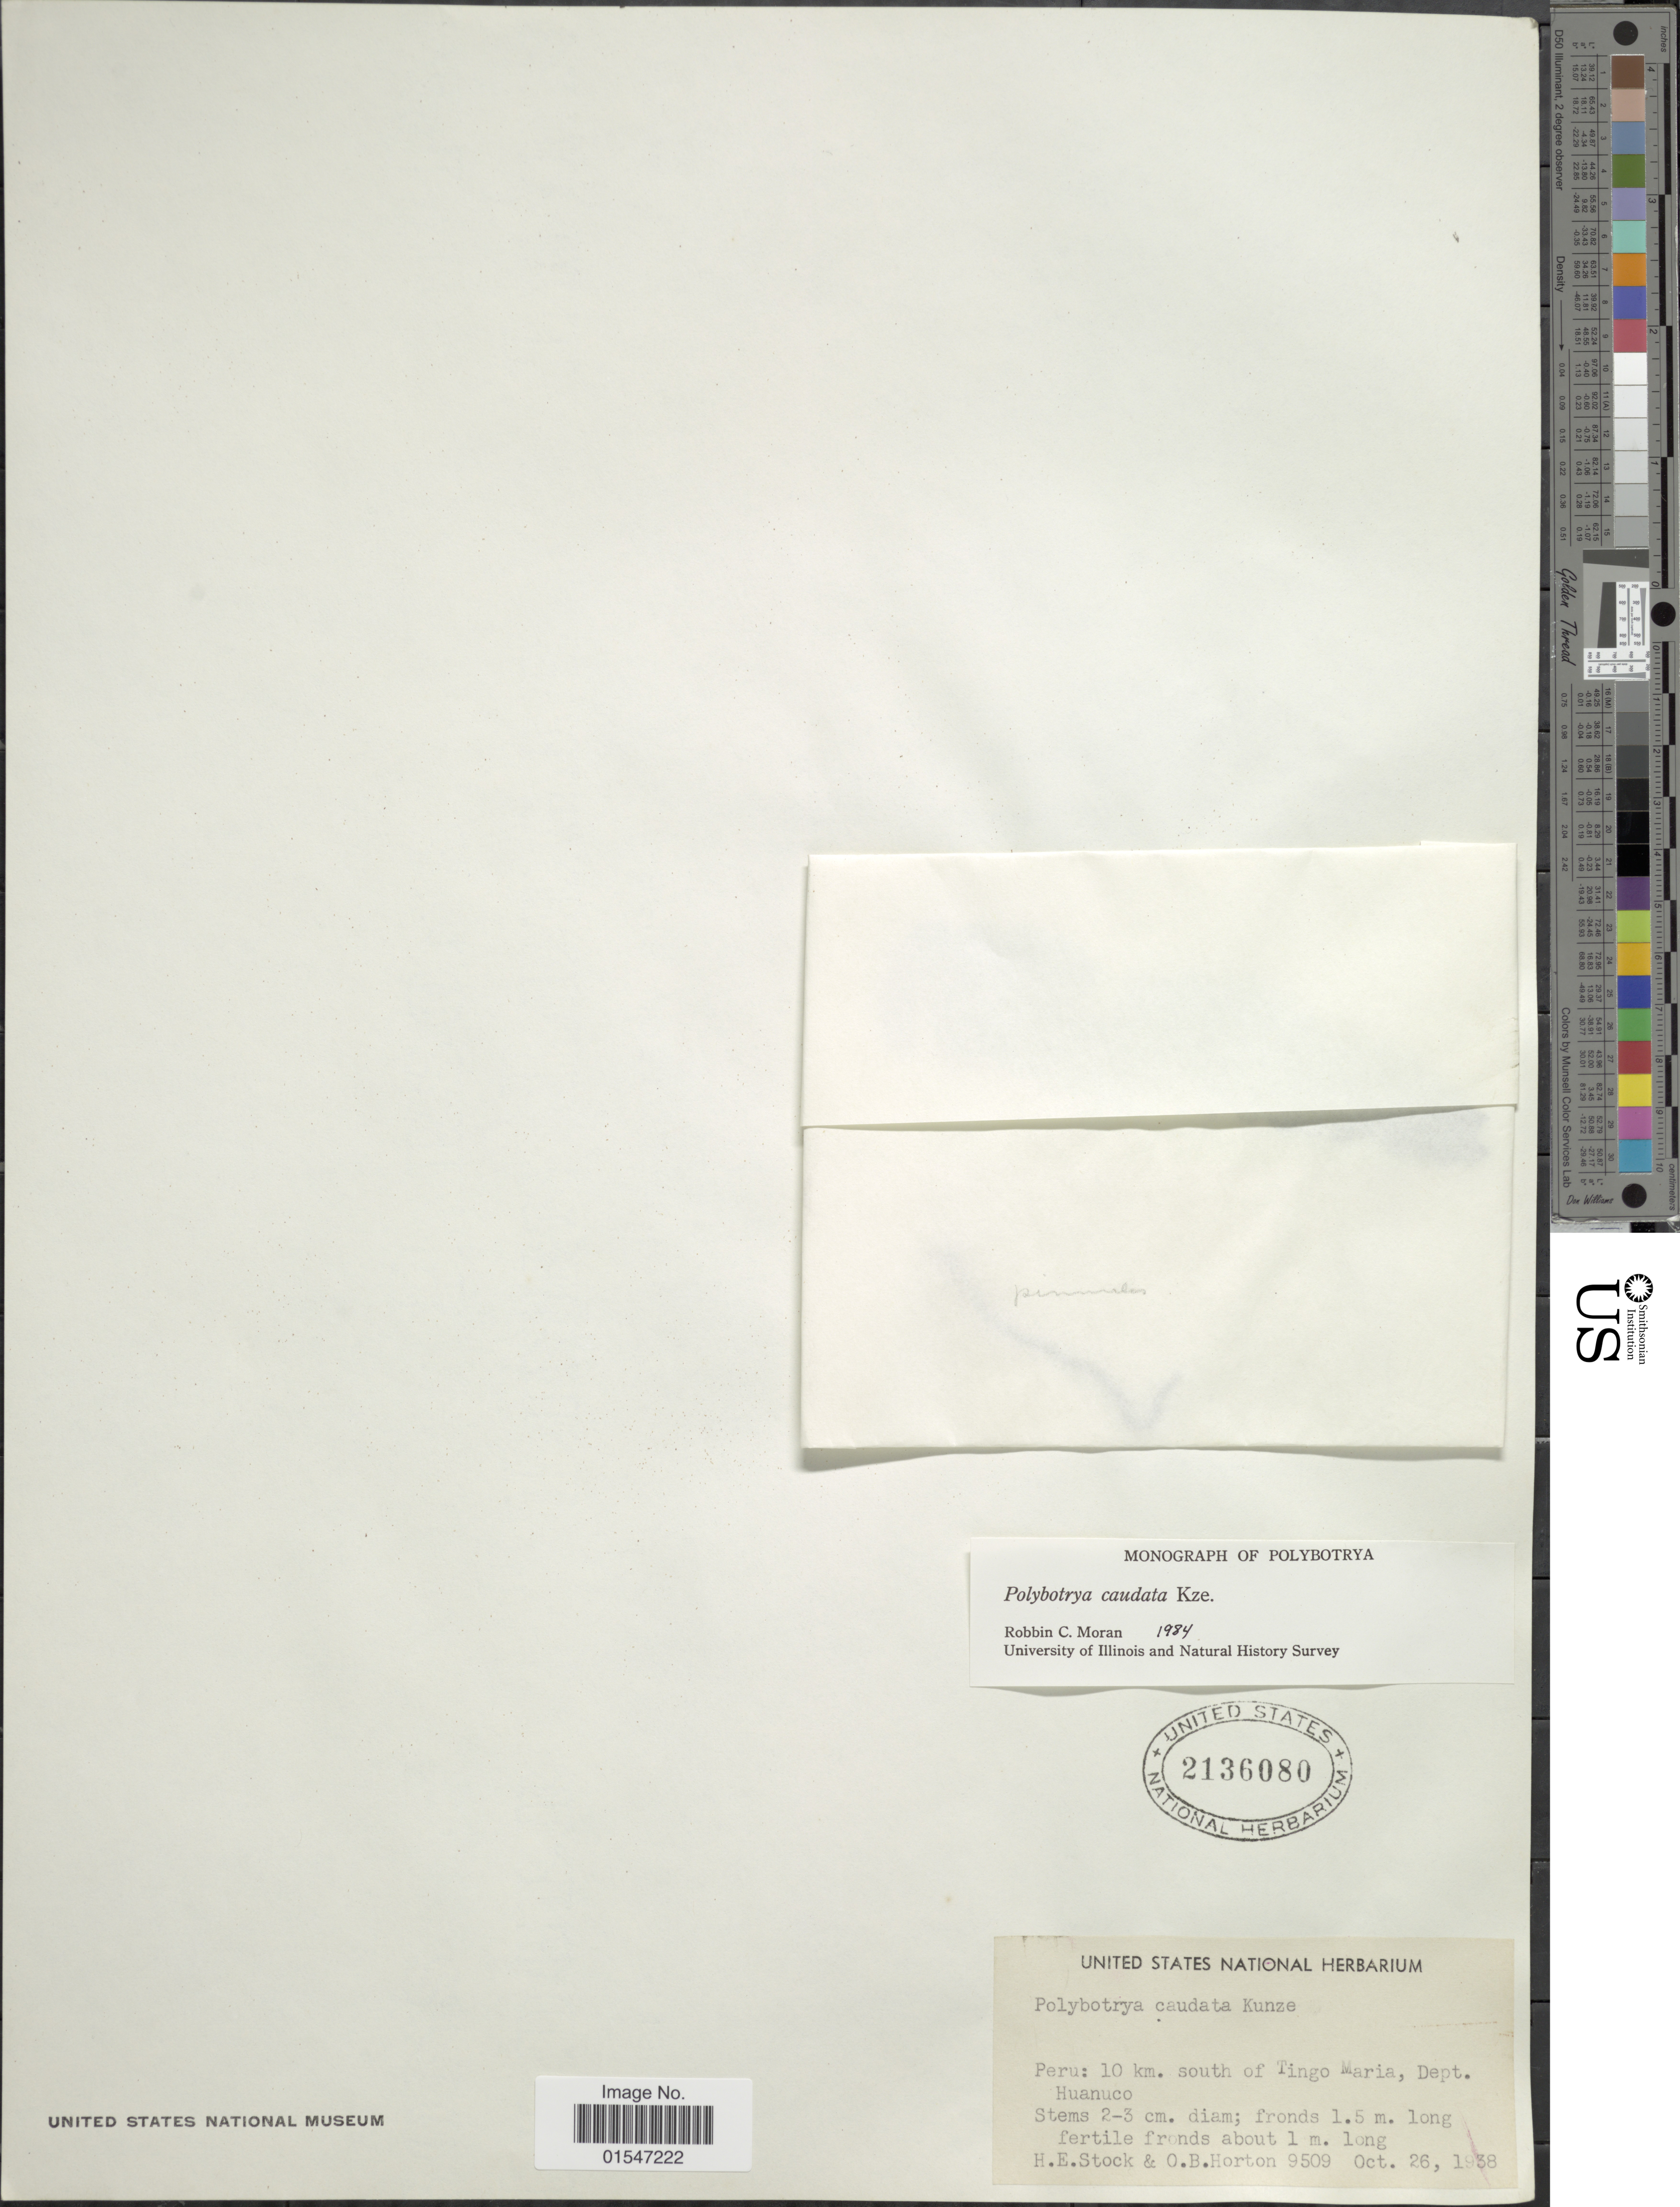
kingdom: Plantae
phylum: Tracheophyta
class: Polypodiopsida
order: Polypodiales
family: Dryopteridaceae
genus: Polybotrya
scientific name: Polybotrya caudata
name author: Kunze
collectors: H. Stock & O. B. Horton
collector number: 9509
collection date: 1938-10-26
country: Peru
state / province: Huánuco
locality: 10 km. south of Tingo Maria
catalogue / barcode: US 2136080